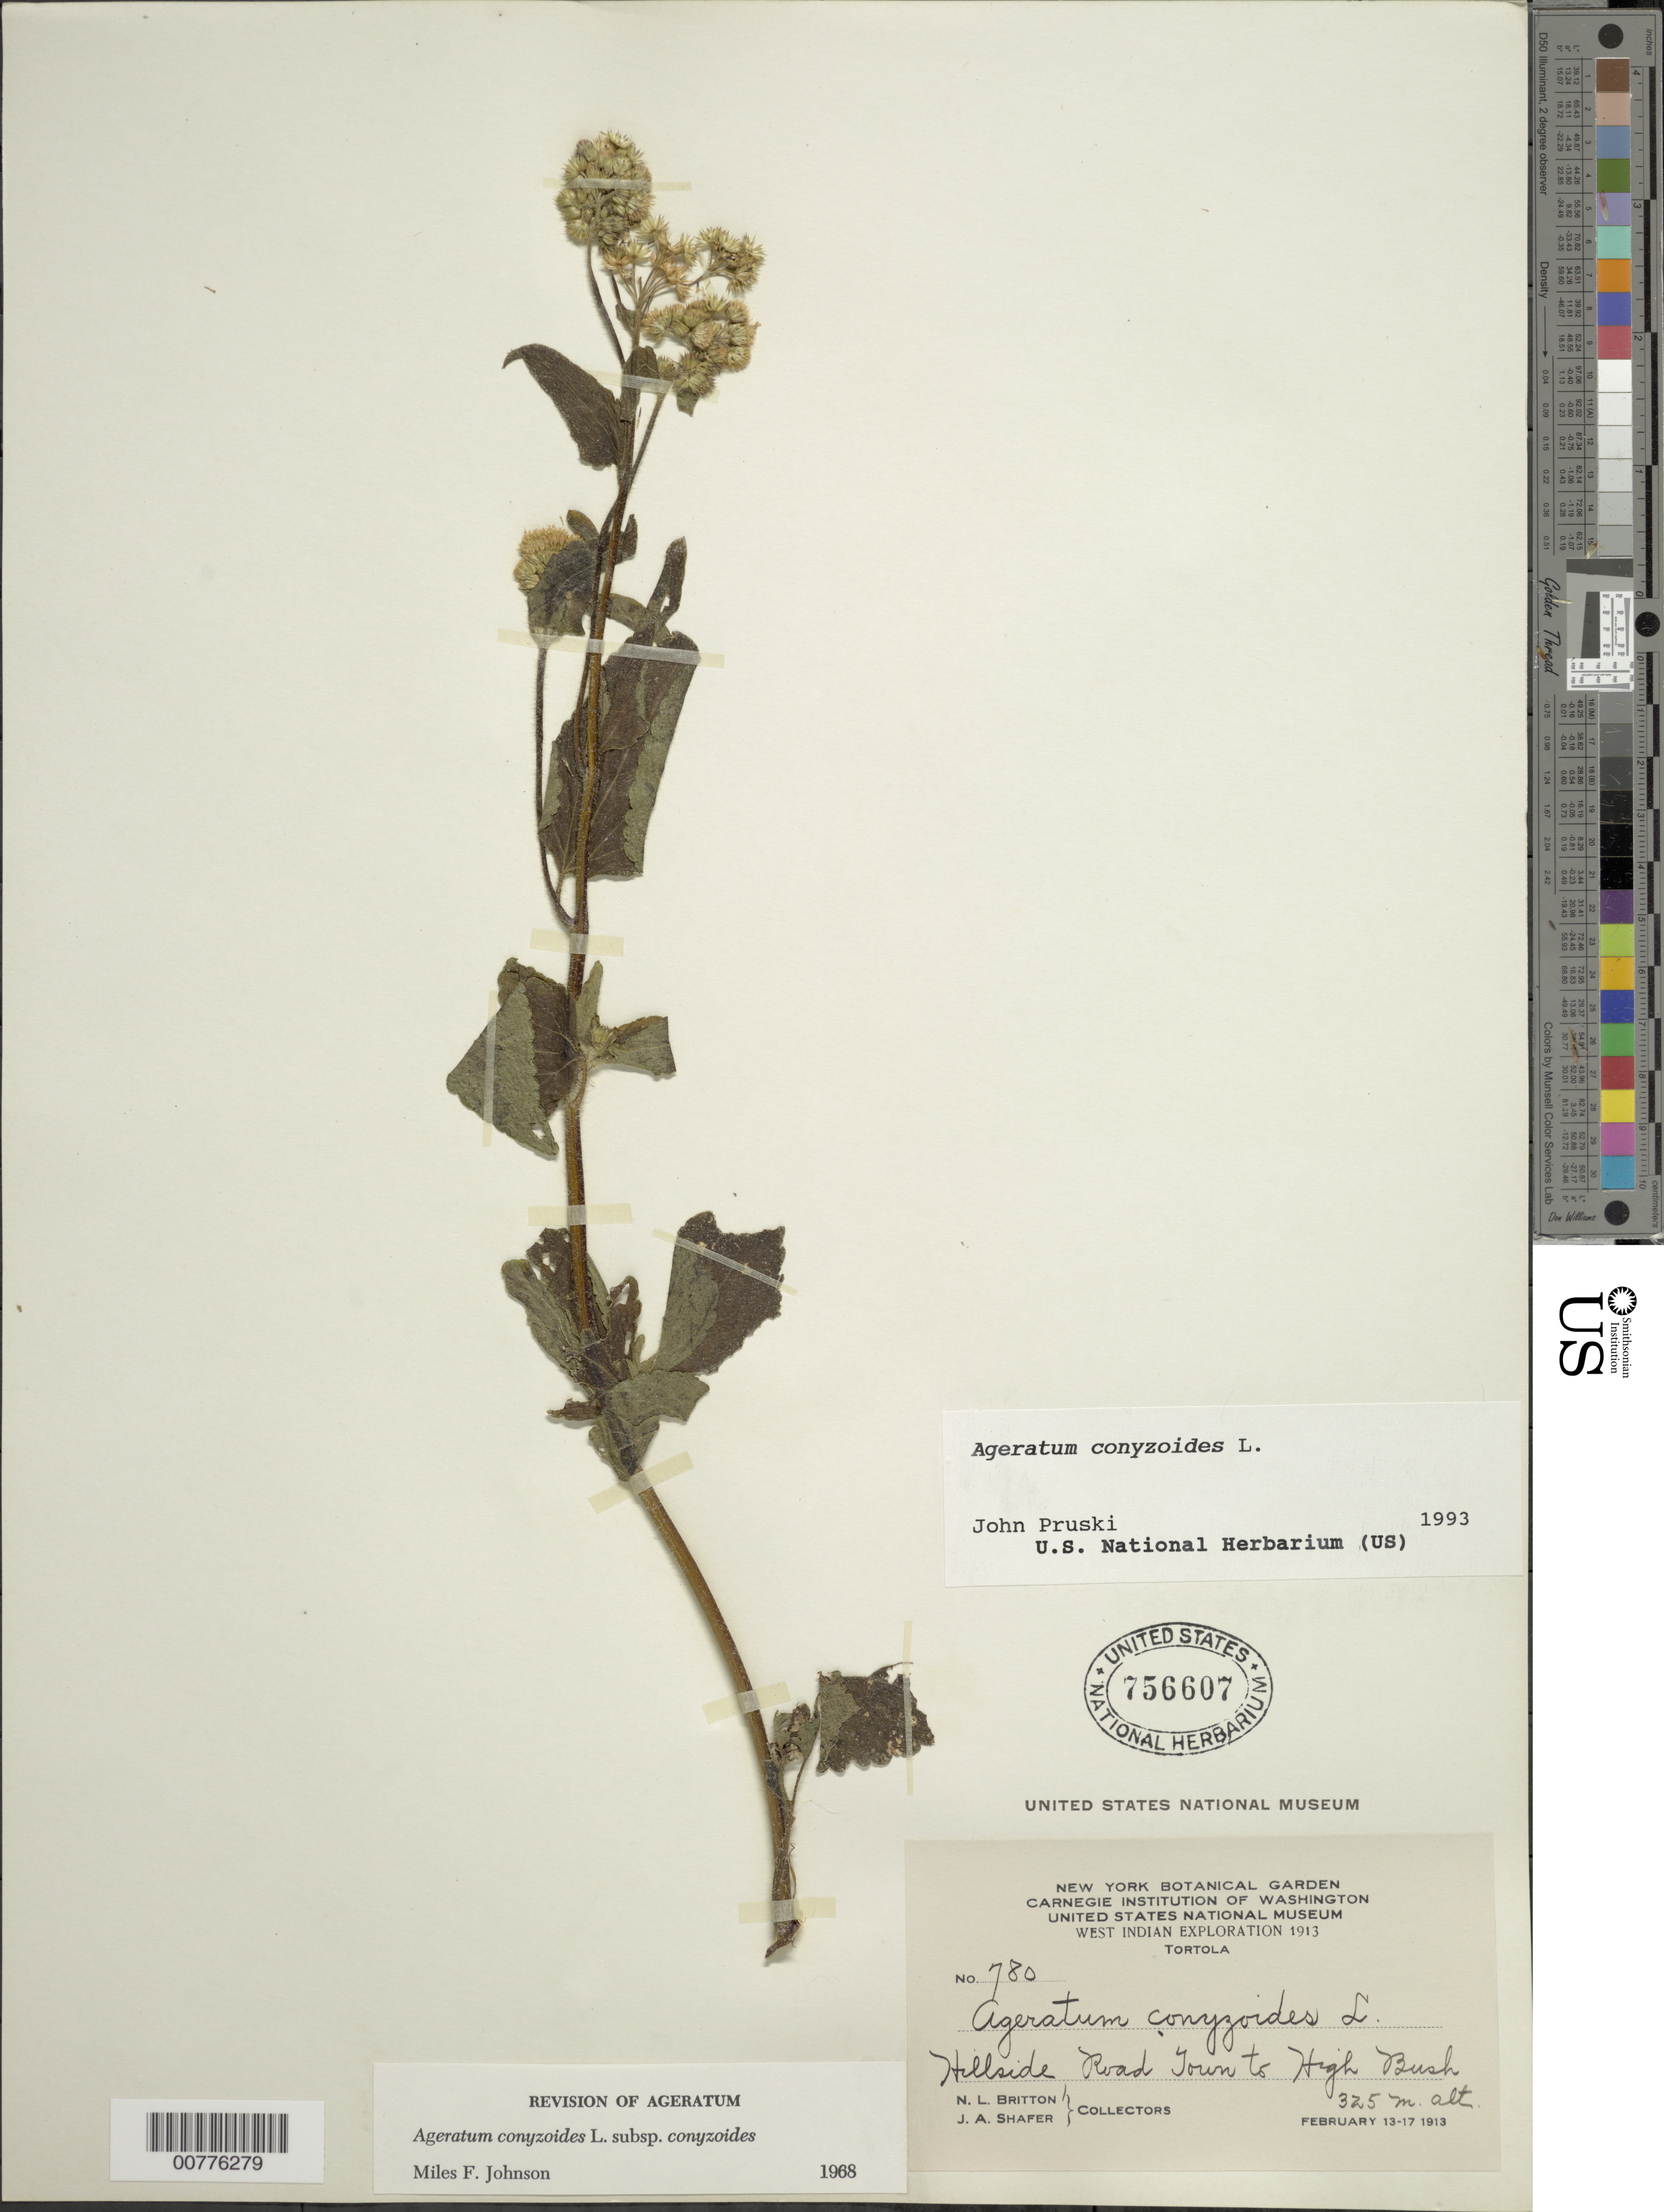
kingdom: Plantae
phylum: Tracheophyta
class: Magnoliopsida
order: Asterales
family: Asteraceae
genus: Ageratum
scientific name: Ageratum conyzoides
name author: L.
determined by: Pruski, J. F.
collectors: N. Britton & J. A. Shafer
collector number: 780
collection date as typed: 13 Feb 1913 to 17 Feb 1913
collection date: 1913-02-13/1913-02-17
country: British Virgin Islands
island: Tortola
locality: Hillside, Road Town to High Bush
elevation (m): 325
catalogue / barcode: US 756607